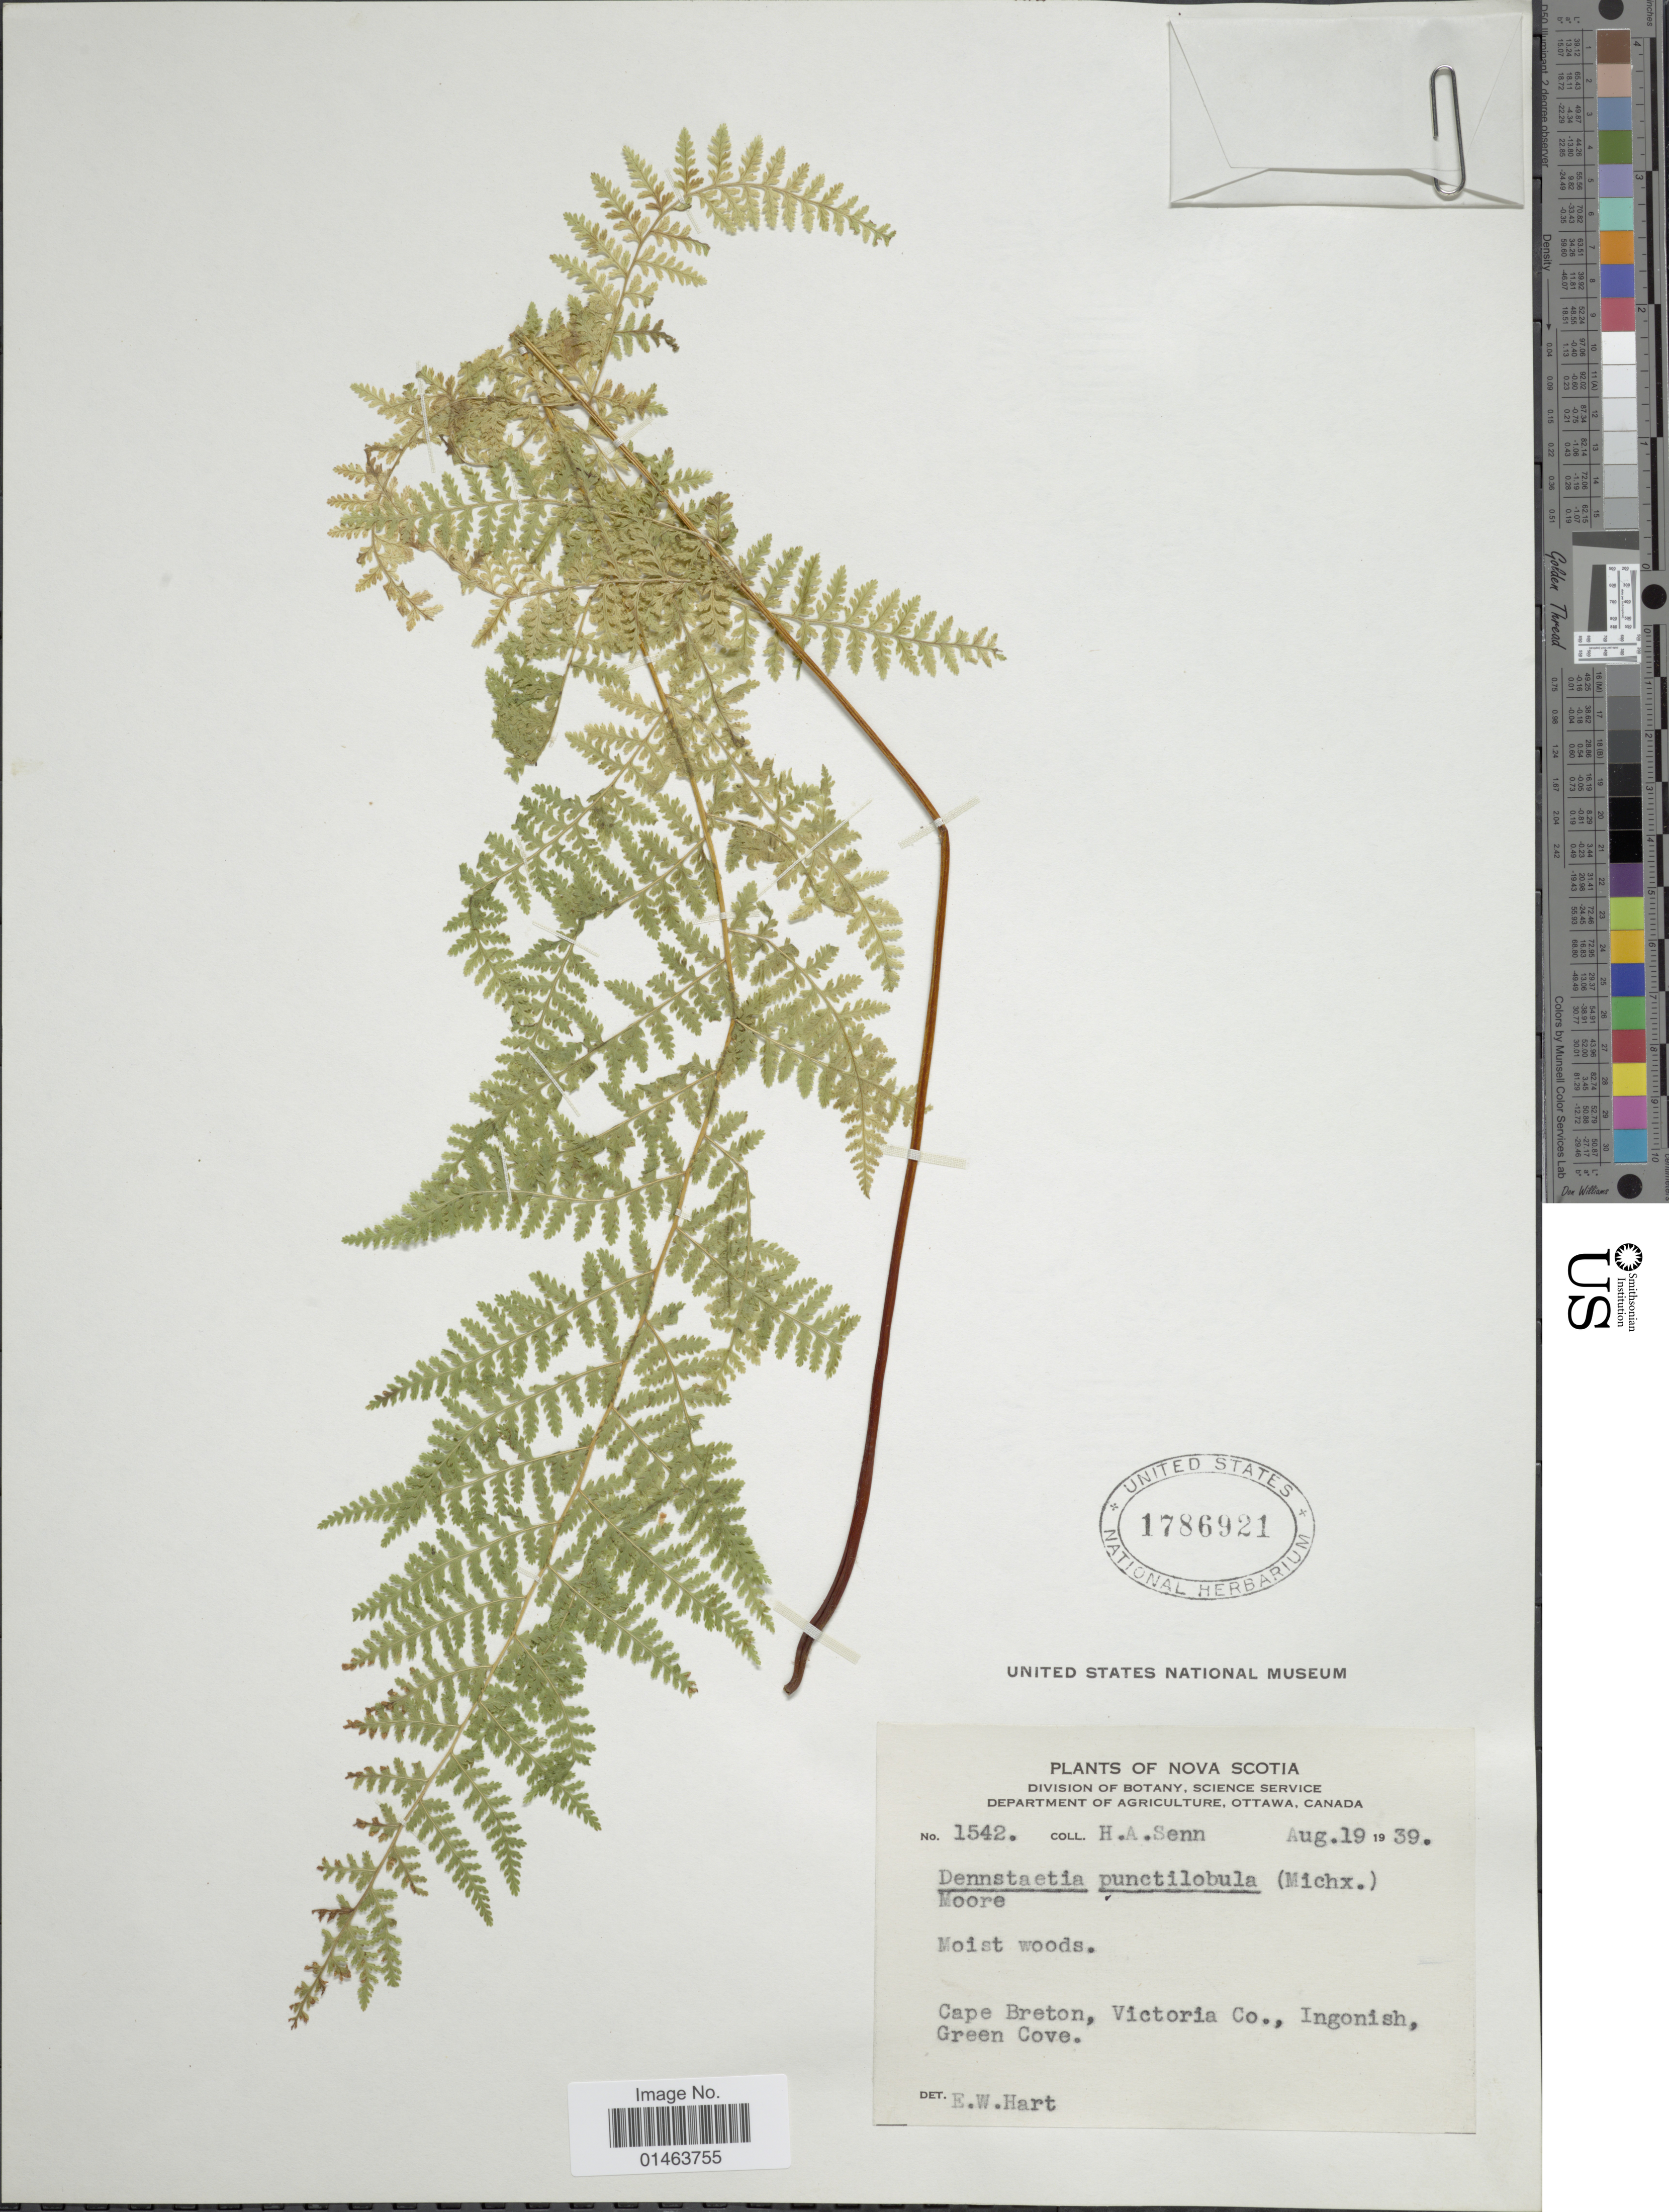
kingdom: Plantae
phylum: Tracheophyta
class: Polypodiopsida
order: Polypodiales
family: Dennstaedtiaceae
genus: Dennstaedtia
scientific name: Dennstaedtia punctilobula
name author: (Michx.) T. Moore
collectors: H. Senn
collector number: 1542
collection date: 1939-08-19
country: Canada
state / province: Nova Scotia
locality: Nova Scotia, Ottawa, Canada, Cape Breton, Victoria Co., Ingonish, Green Grove.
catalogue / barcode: US 1786921